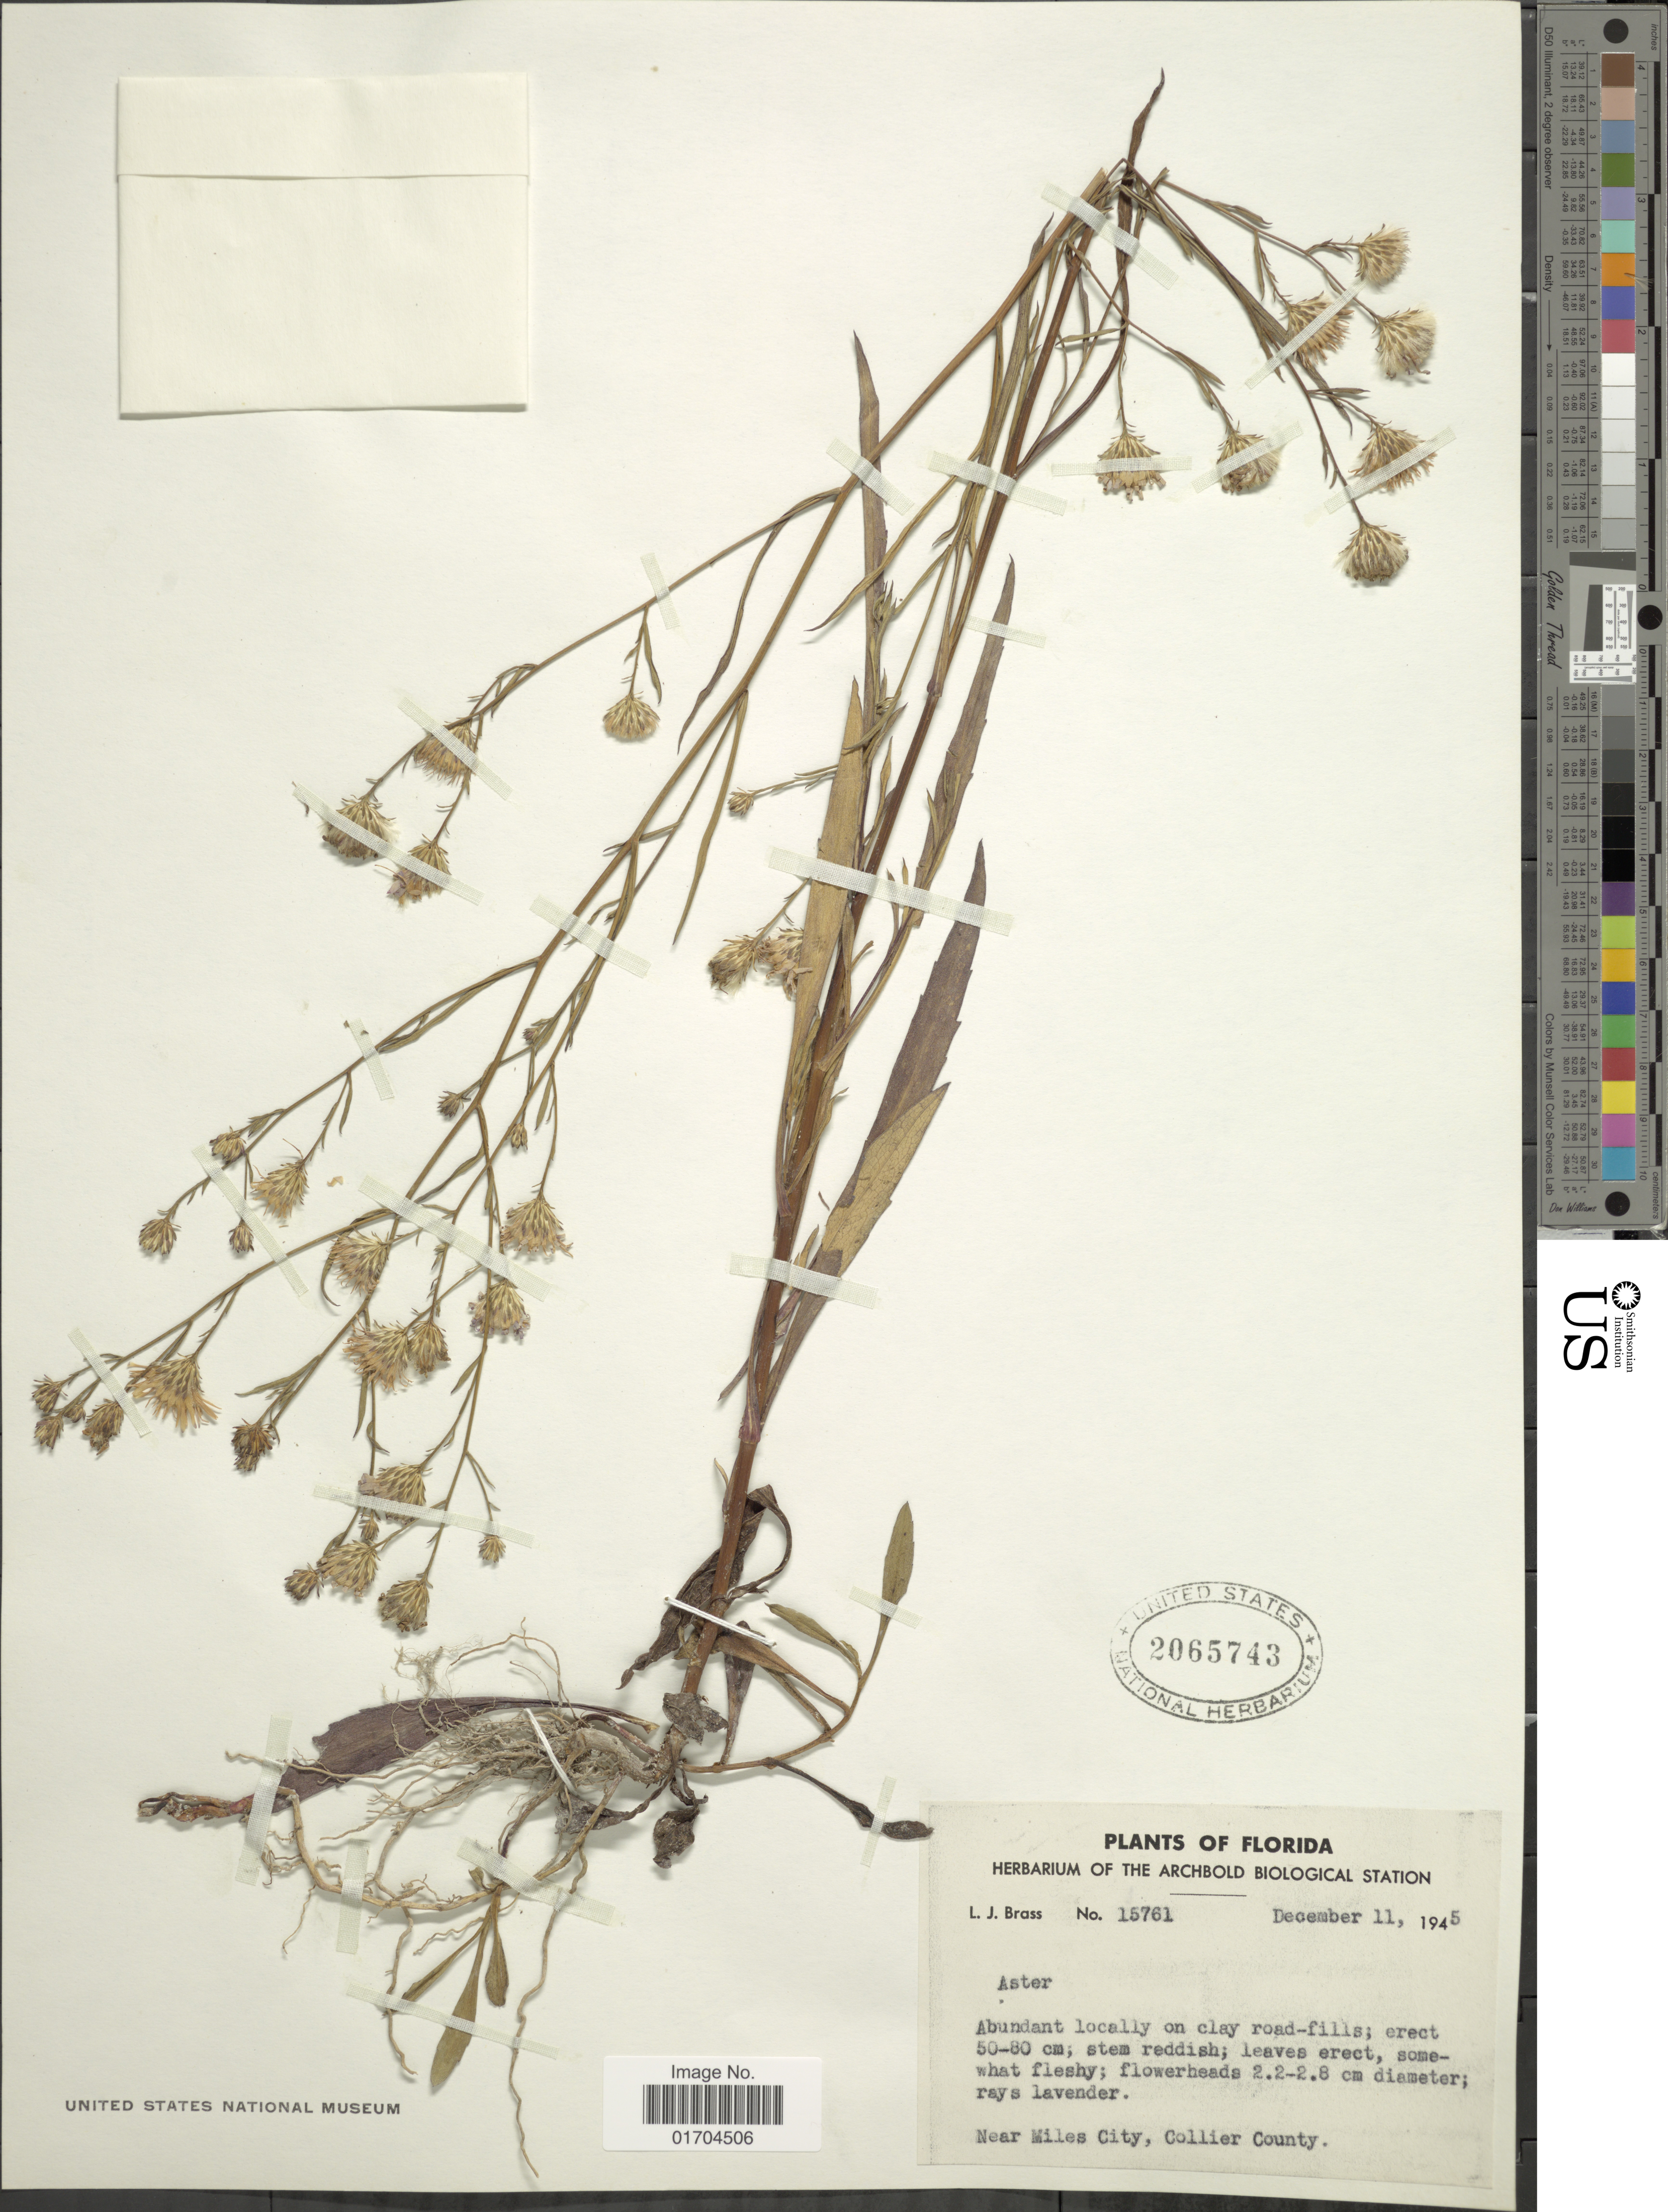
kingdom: Plantae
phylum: Tracheophyta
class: Magnoliopsida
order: Asterales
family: Asteraceae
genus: Symphyotrichum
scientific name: Symphyotrichum sp.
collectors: L. J. Brass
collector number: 15761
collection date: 1945-12-11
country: United States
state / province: Florida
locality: Near Miles City, Collier County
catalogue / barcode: US 2065743